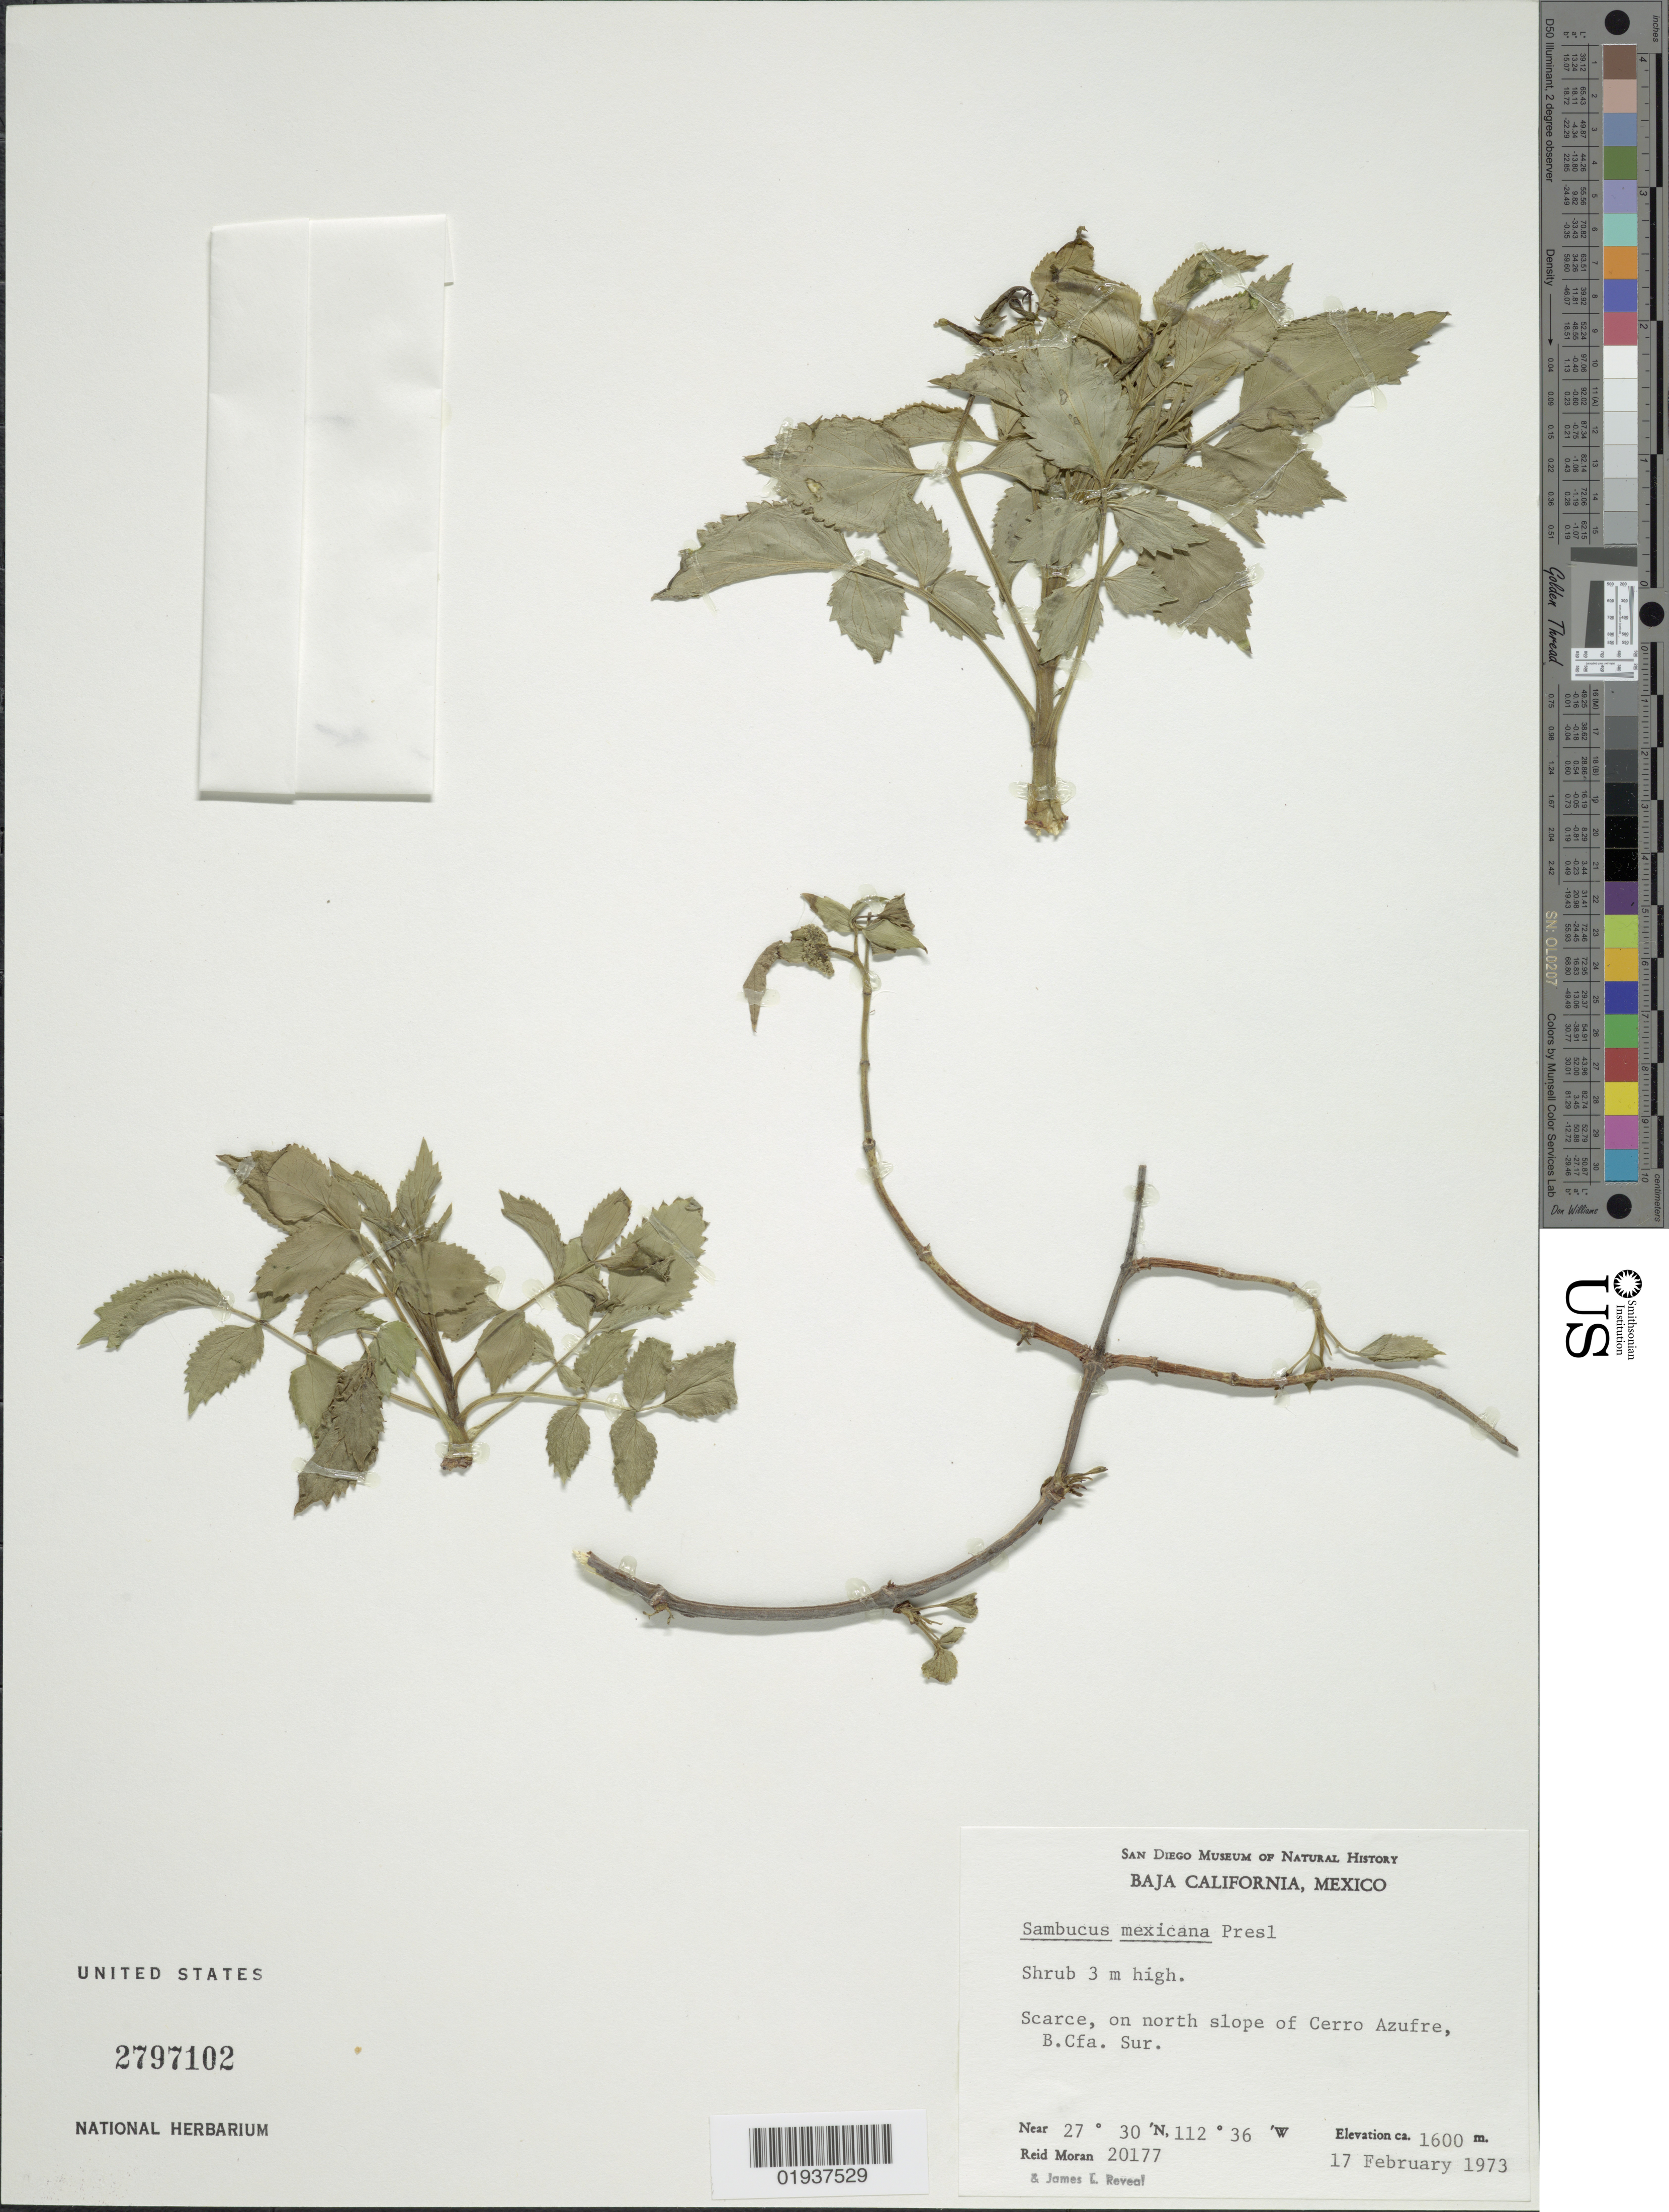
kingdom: Plantae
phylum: Tracheophyta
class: Magnoliopsida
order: Dipsacales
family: Viburnaceae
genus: Sambucus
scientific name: Sambucus mexicana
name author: C. Presl ex DC.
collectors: R. V. Moran & J. L. Reveal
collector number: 20177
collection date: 1973-02-17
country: Mexico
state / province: Baja California Sur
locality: On north slope of Cerro Azufre, B. Cfa. Sur.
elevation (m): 1600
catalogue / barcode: US 2797102